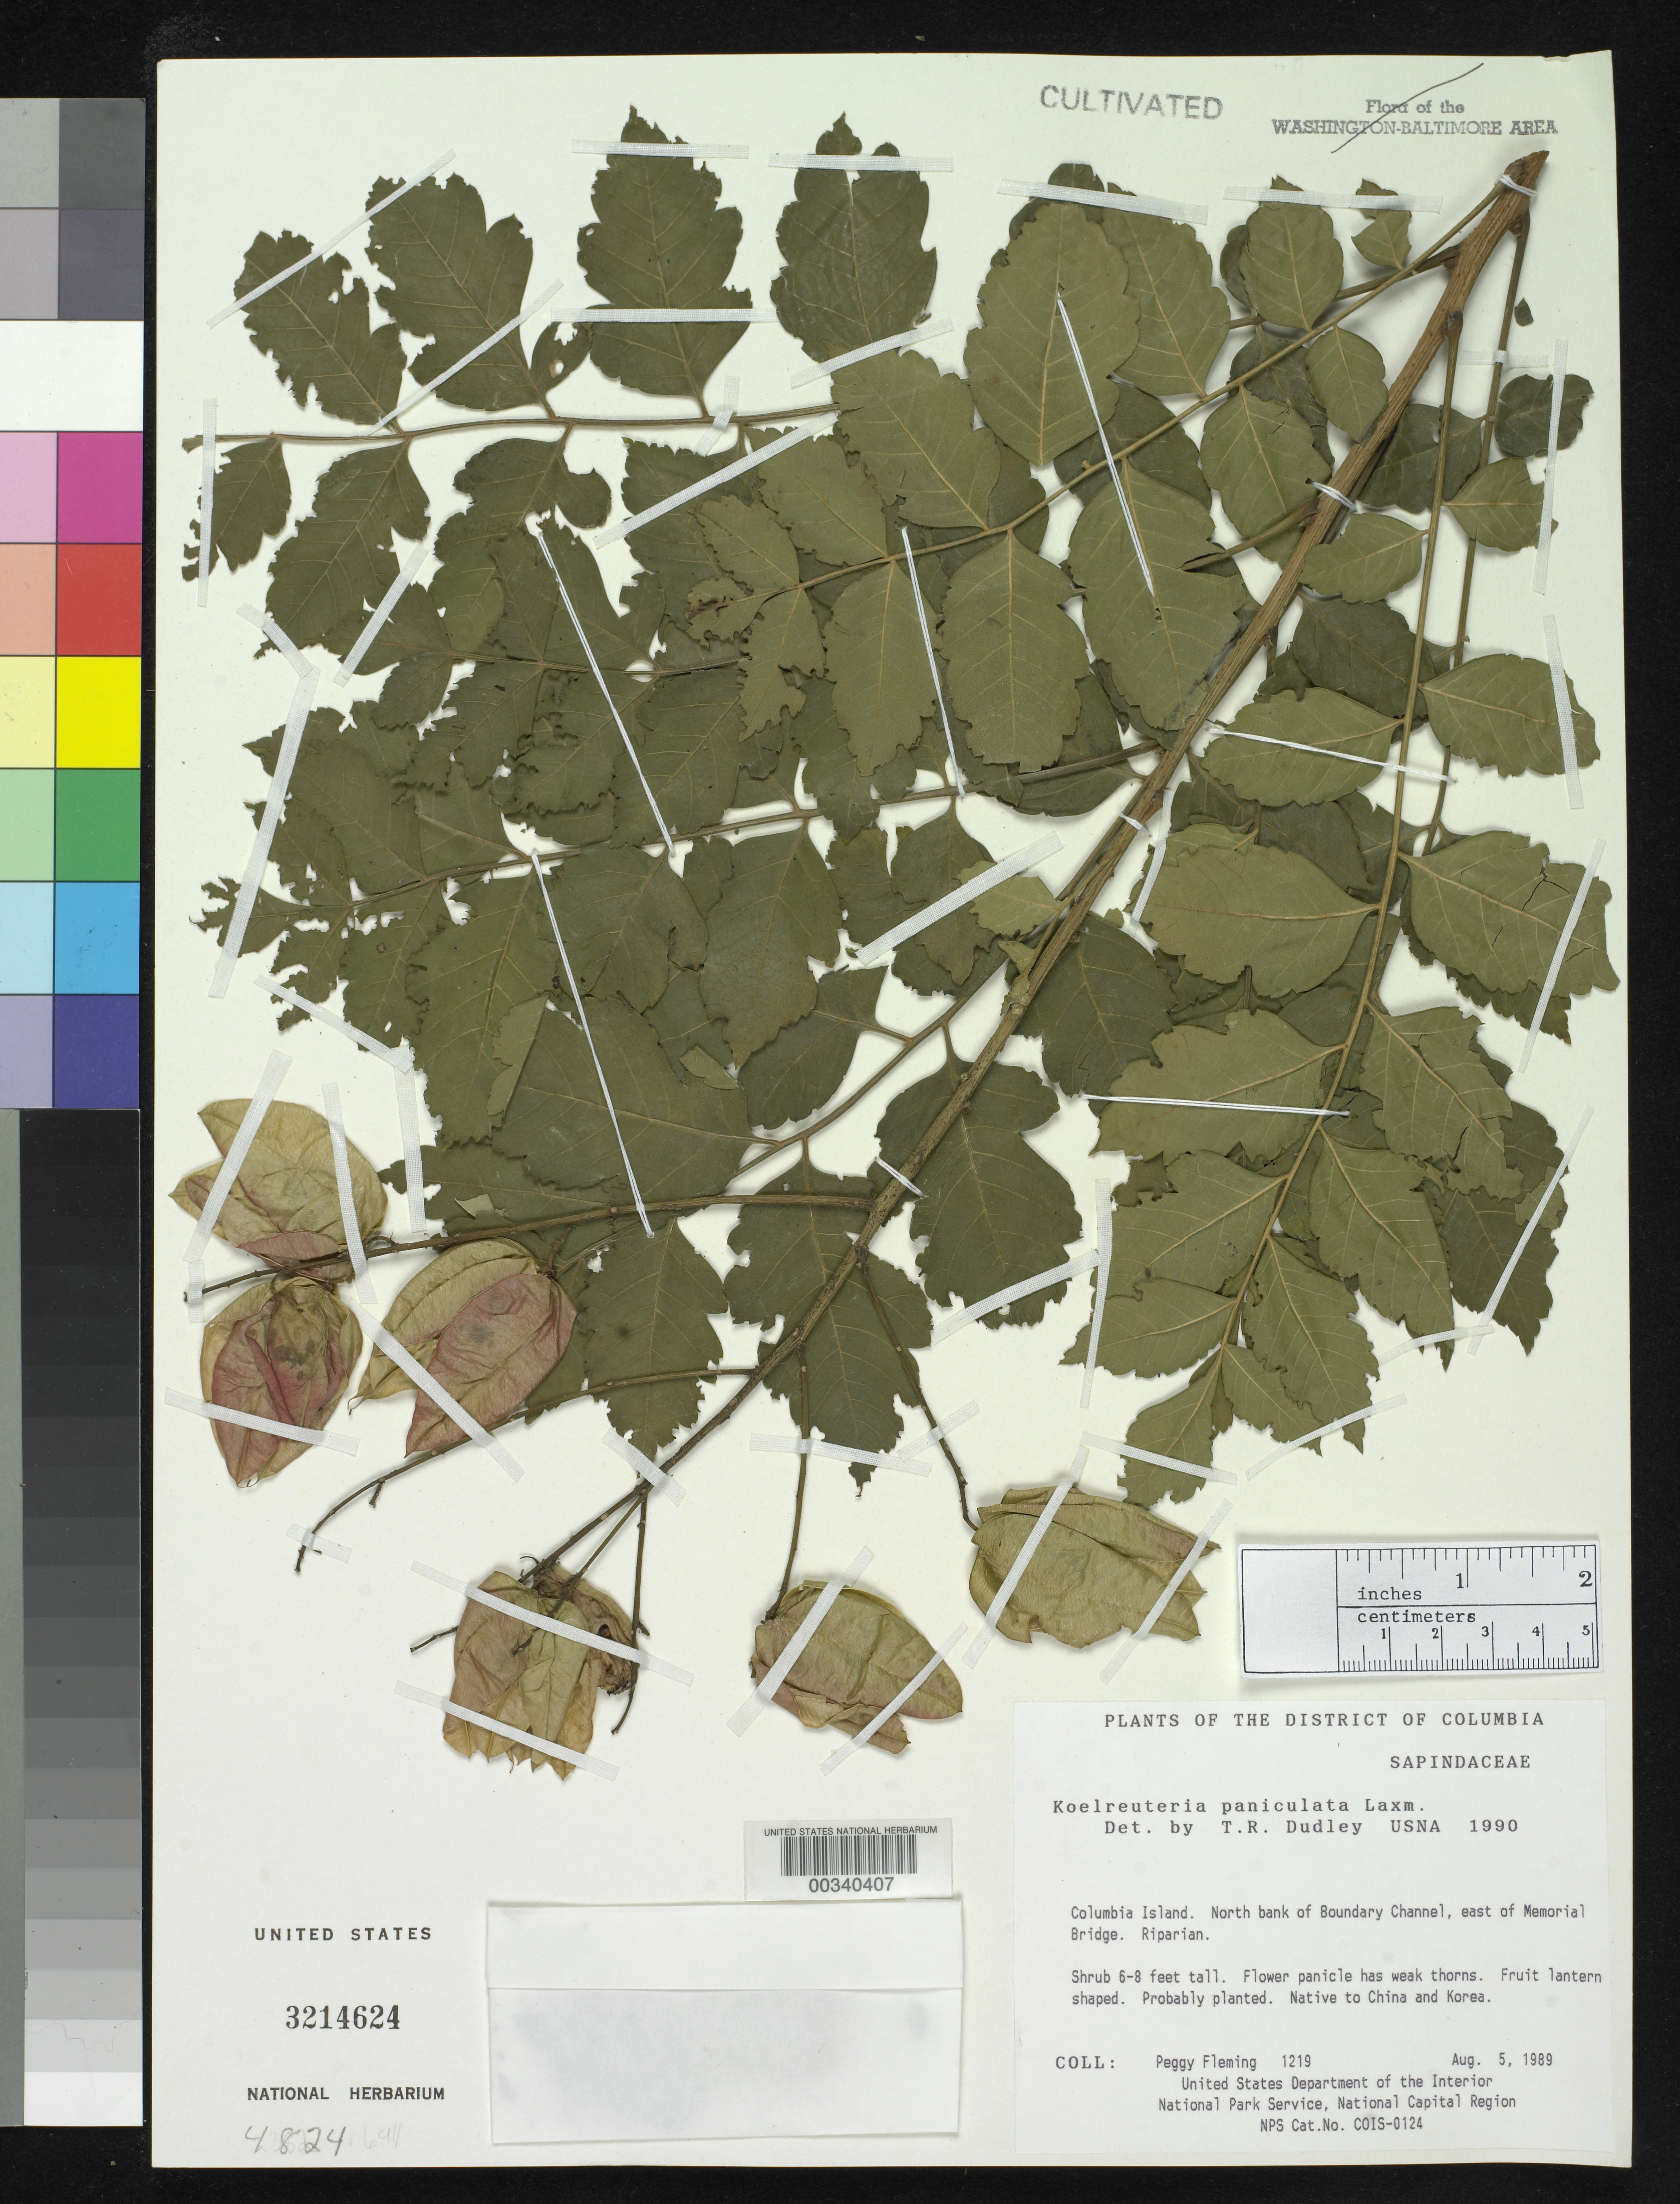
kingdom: Plantae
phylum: Tracheophyta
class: Magnoliopsida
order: Sapindales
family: Sapindaceae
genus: Koelreuteria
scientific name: Koelreuteria paniculata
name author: Laxm.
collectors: P. Fleming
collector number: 1219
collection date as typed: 05 Aug 1989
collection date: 1989-08-05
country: United States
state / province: District of Columbia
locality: Columbia Island, N bank of Boundary Channel, E of Memorial Bridge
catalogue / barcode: US 3214624